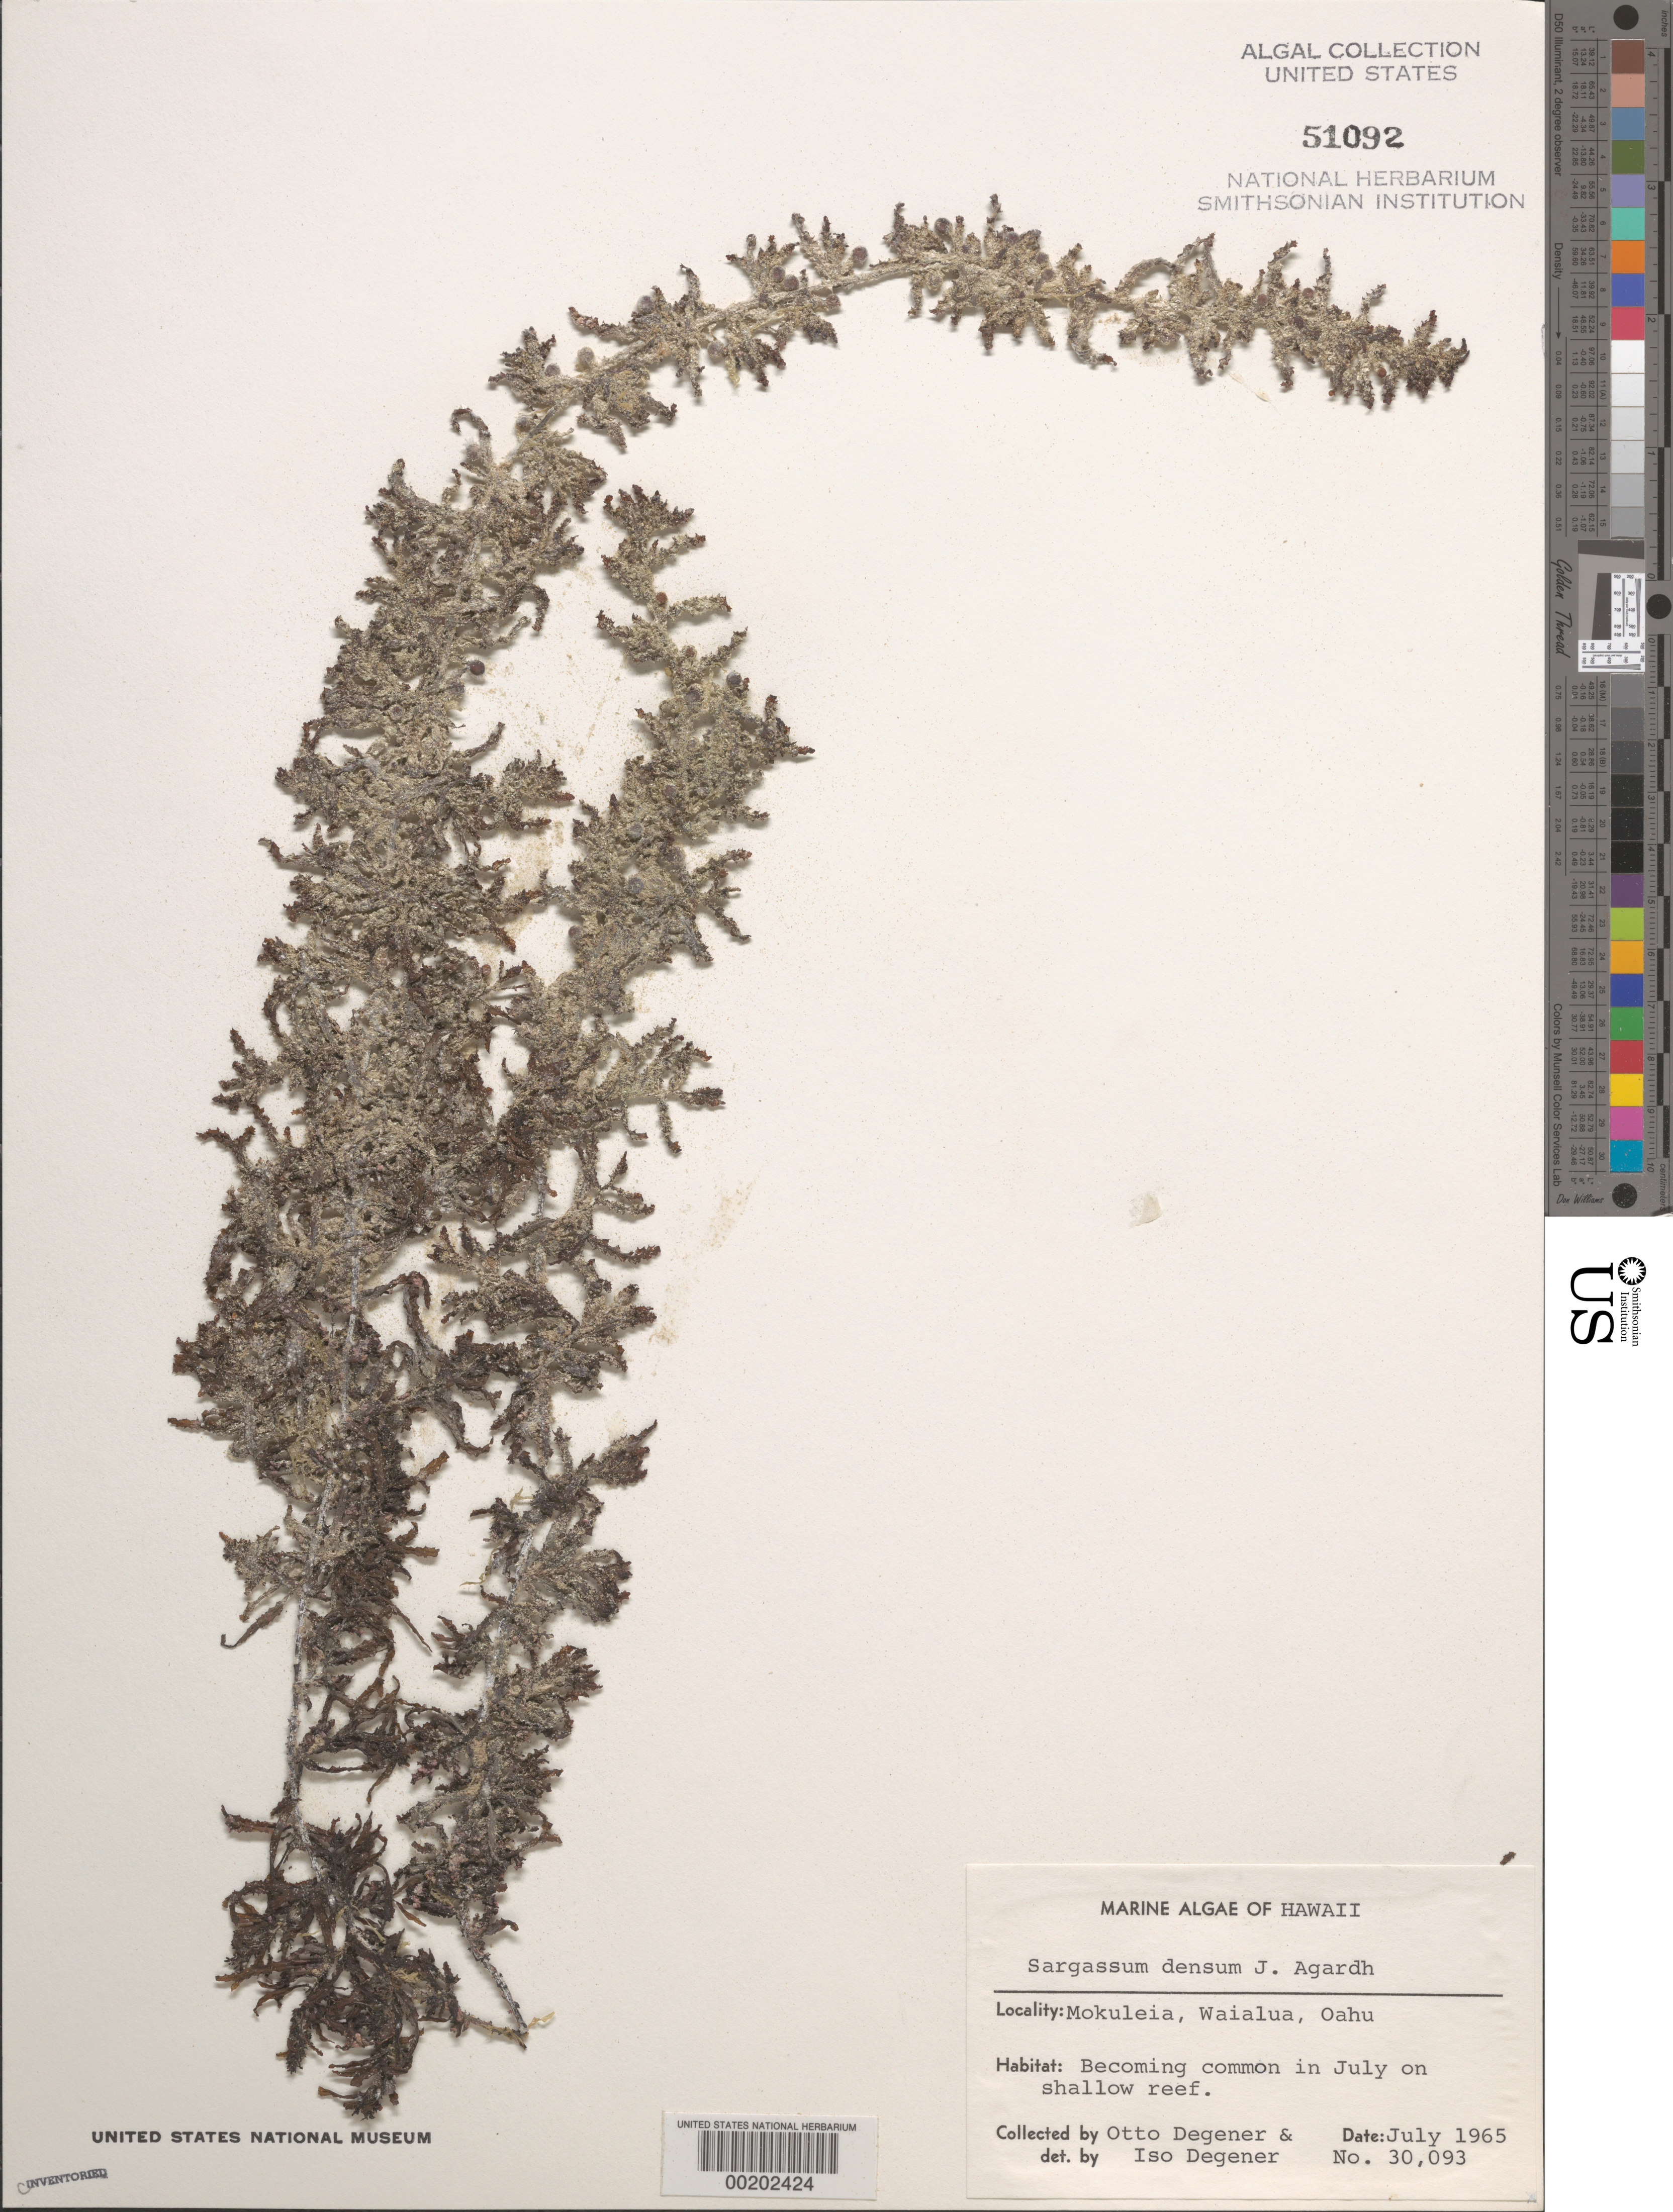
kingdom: Chromista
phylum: Ochrophyta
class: Phaeophyceae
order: Fucales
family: Sargassaceae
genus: Sargassum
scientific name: Sargassum polyphyllum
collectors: O. Degener & I. Degener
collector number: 30093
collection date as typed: Jul 1965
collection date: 1965-07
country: United States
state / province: Hawaii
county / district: Honolulu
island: Oahu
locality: Mokuleia, Waialua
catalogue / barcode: US 51092